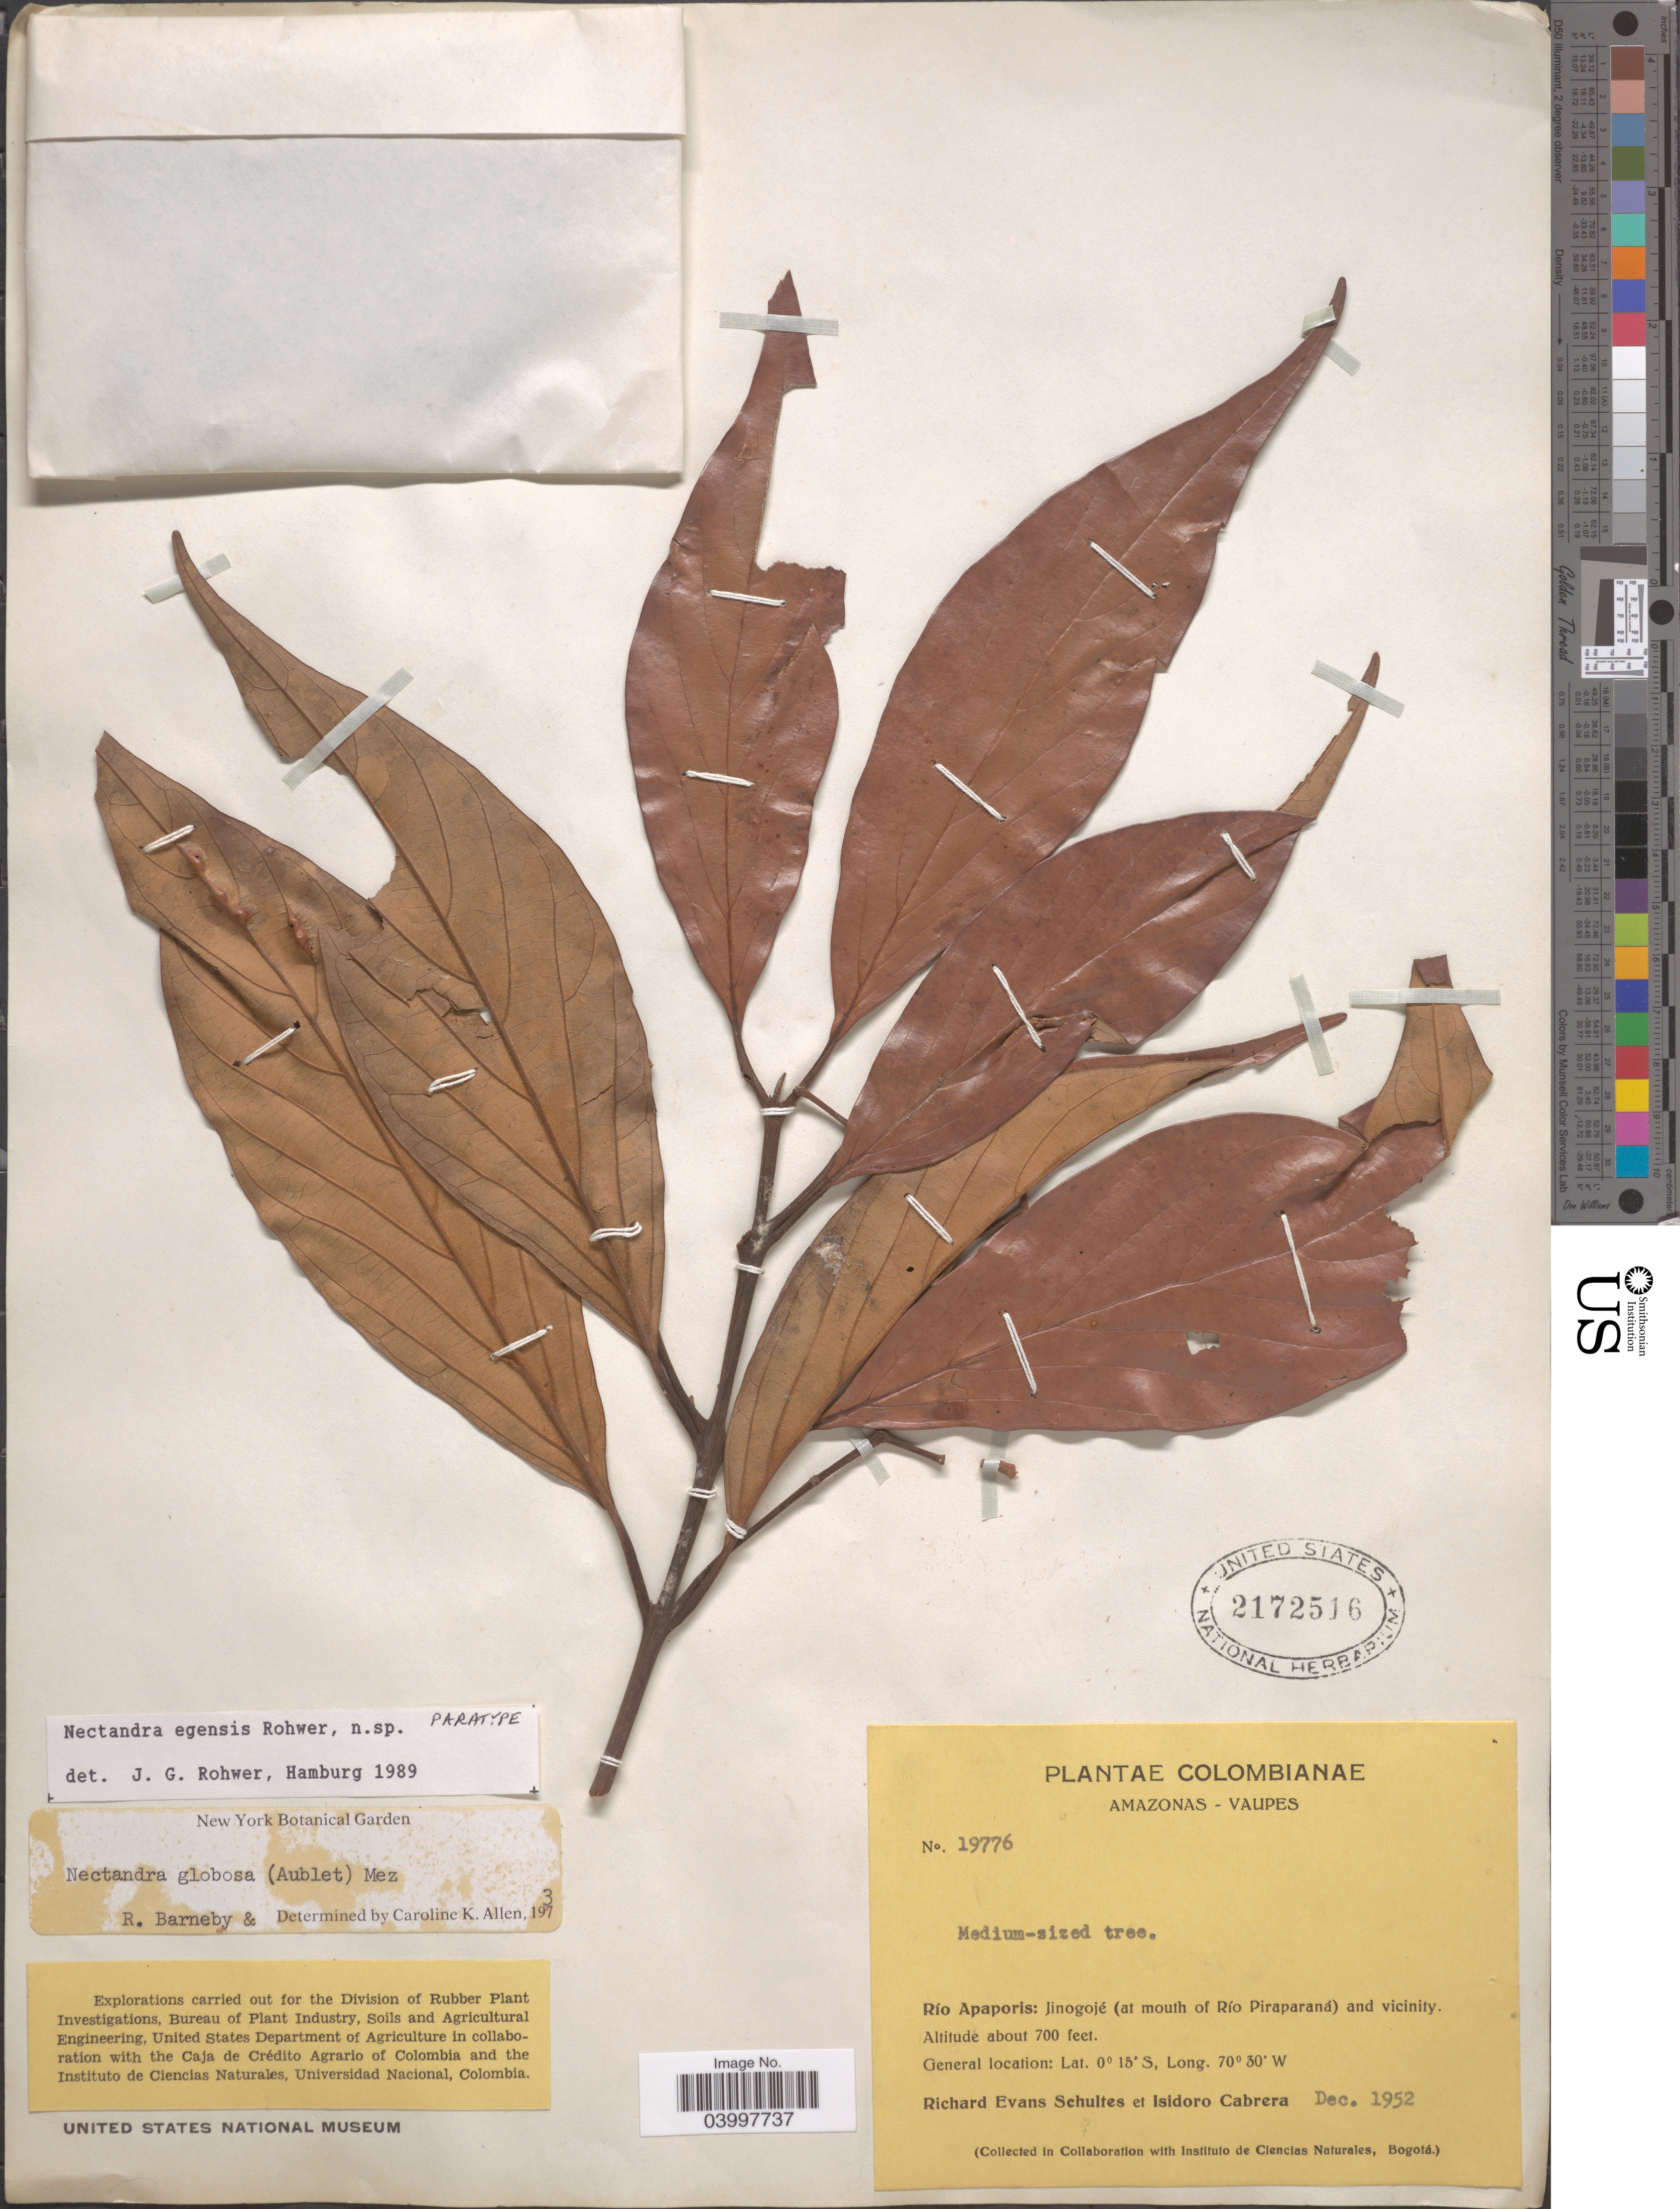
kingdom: Plantae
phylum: Tracheophyta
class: Magnoliopsida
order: Laurales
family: Lauraceae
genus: Nectandra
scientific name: Nectandra egensis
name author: Rohwer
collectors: R. E. Schultes & I. Cabrera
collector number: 19776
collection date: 1952-12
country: Colombia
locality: Amazonas-Vaupes. Río Apaporis: Jinogojé (at mouth of Río Piraparaná) and vicinity.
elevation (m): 213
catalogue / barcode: US 2172516